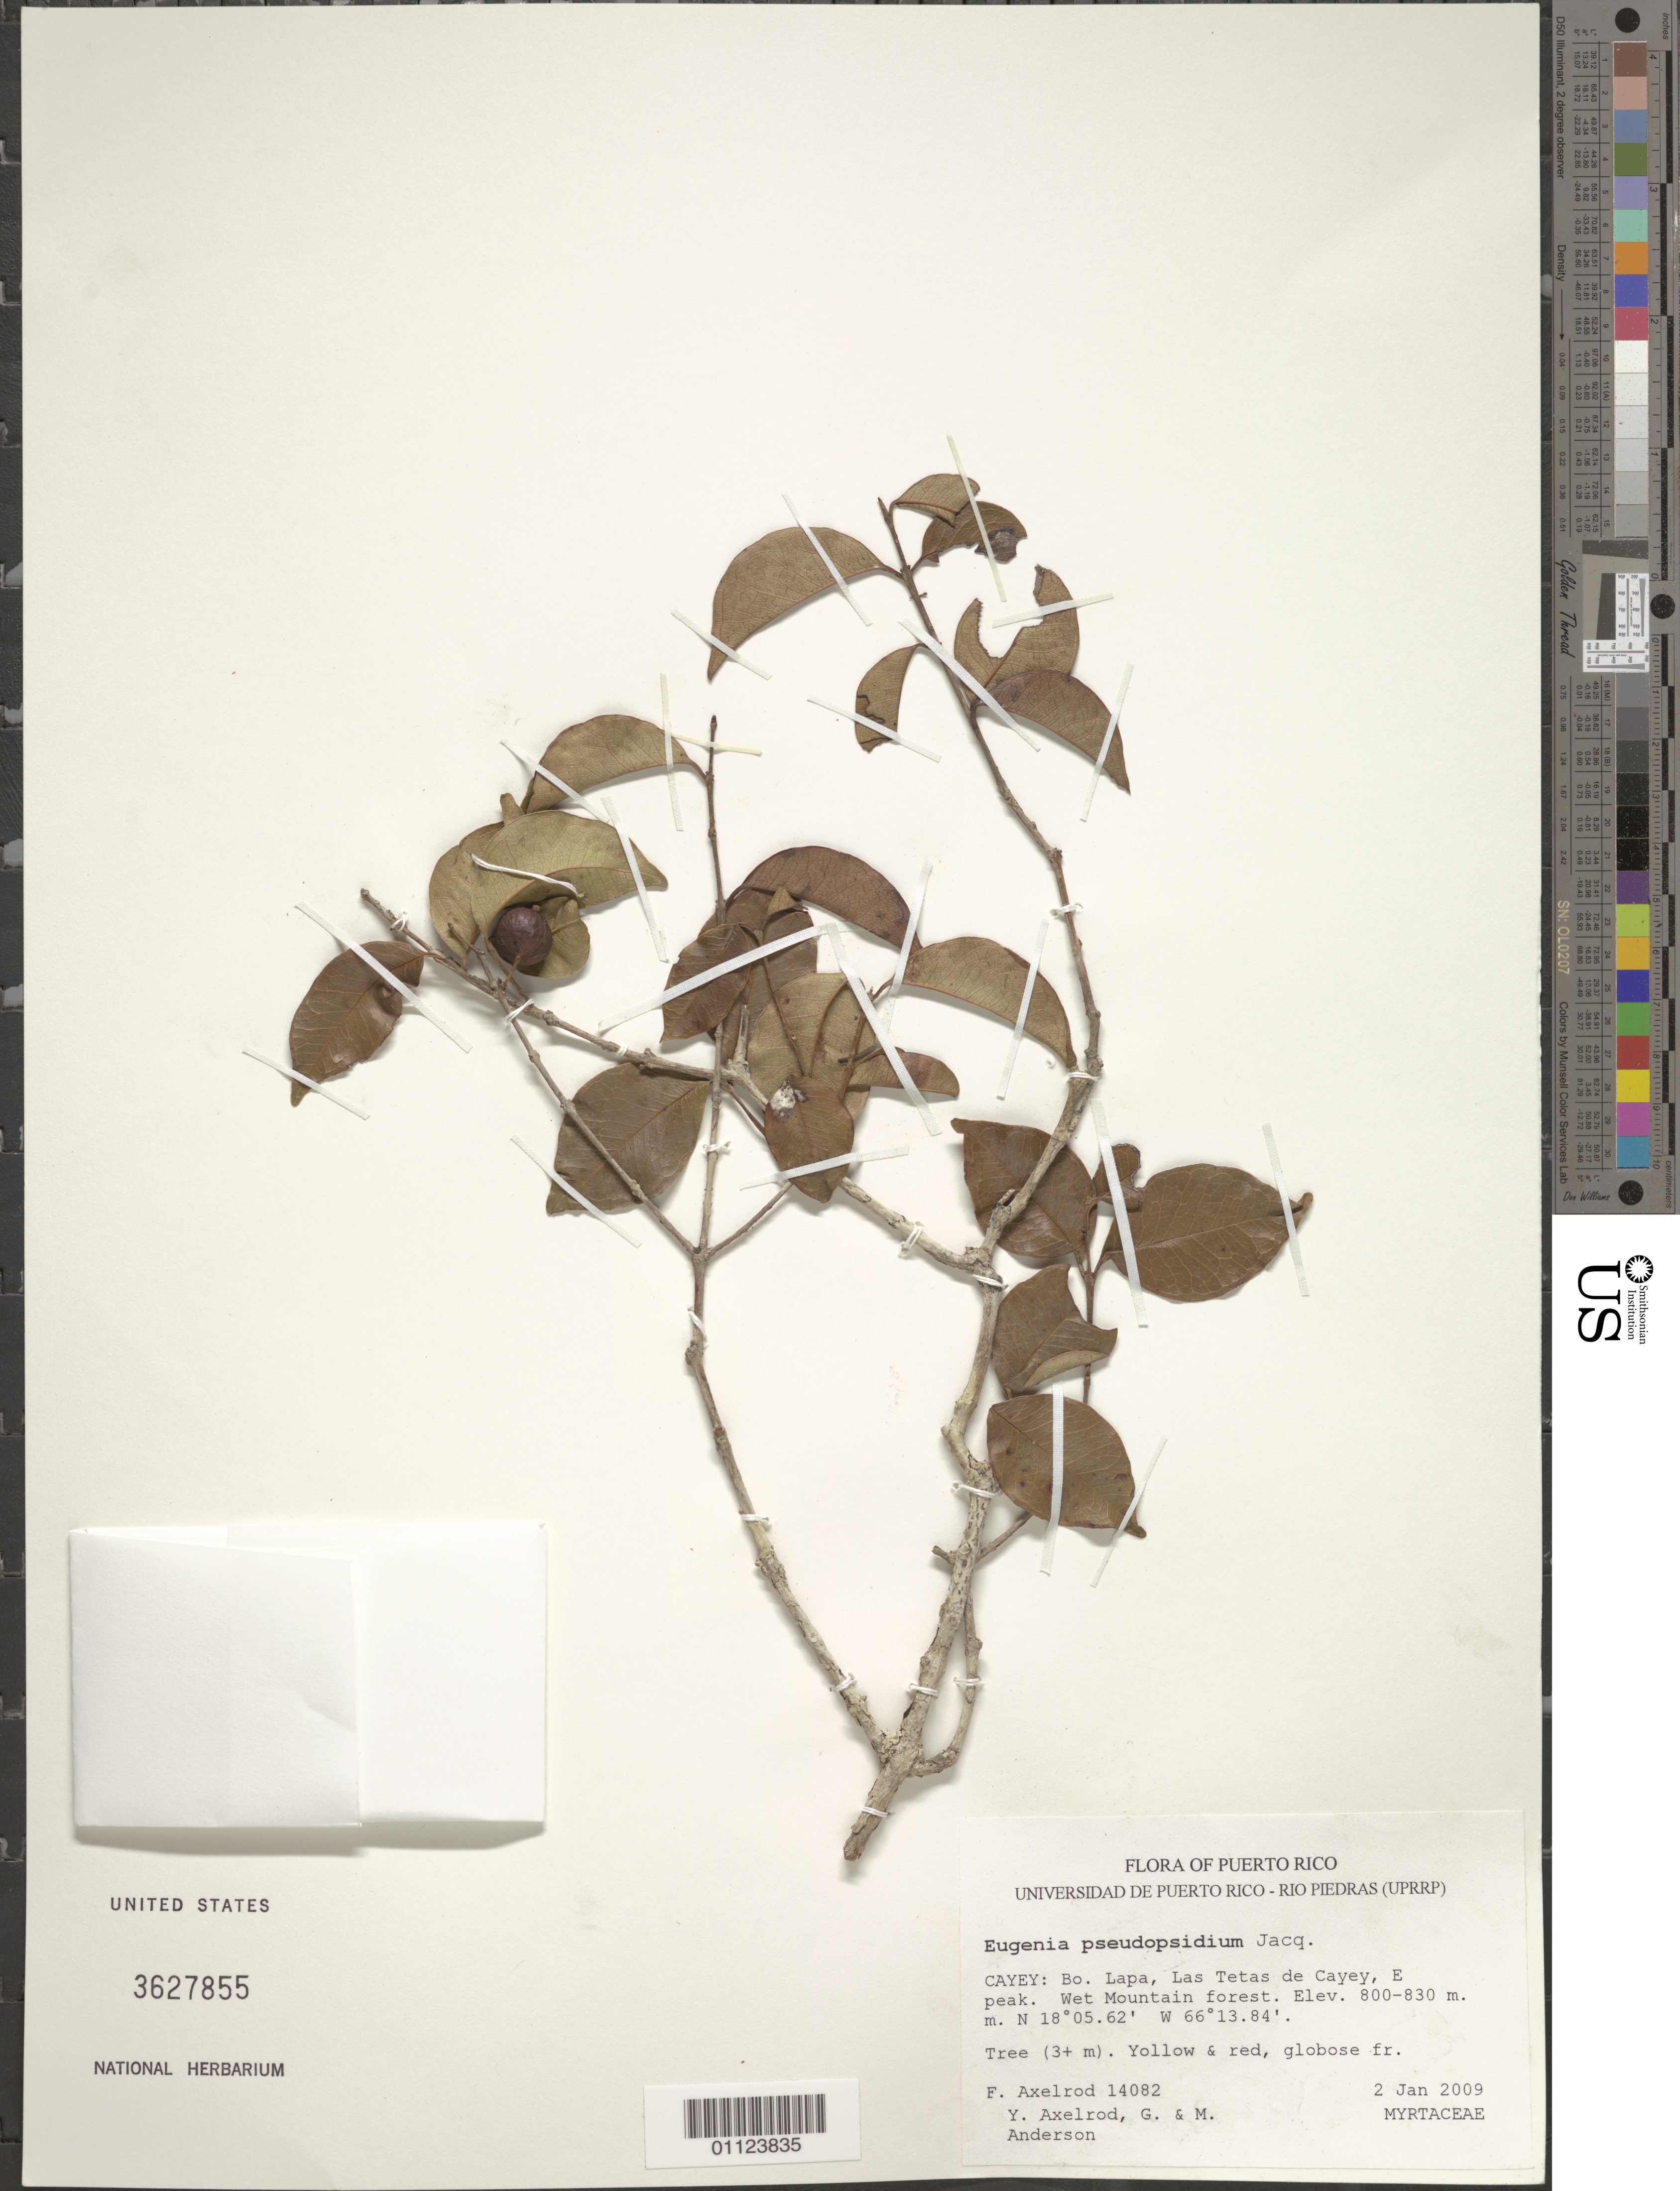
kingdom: Plantae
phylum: Tracheophyta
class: Magnoliopsida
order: Myrtales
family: Myrtaceae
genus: Eugenia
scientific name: Eugenia pseudopsidium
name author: Jacq.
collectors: F. S. Axelrod, Y. Axelrod, G. Anderson & M. Anderson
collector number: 14082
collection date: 2009-01-02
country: Puerto Rico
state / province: Cayey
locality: Bo. Lapa, Las Tetas de Cayey, E peak.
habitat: Wet mountain forest.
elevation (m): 800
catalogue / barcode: US 3627855